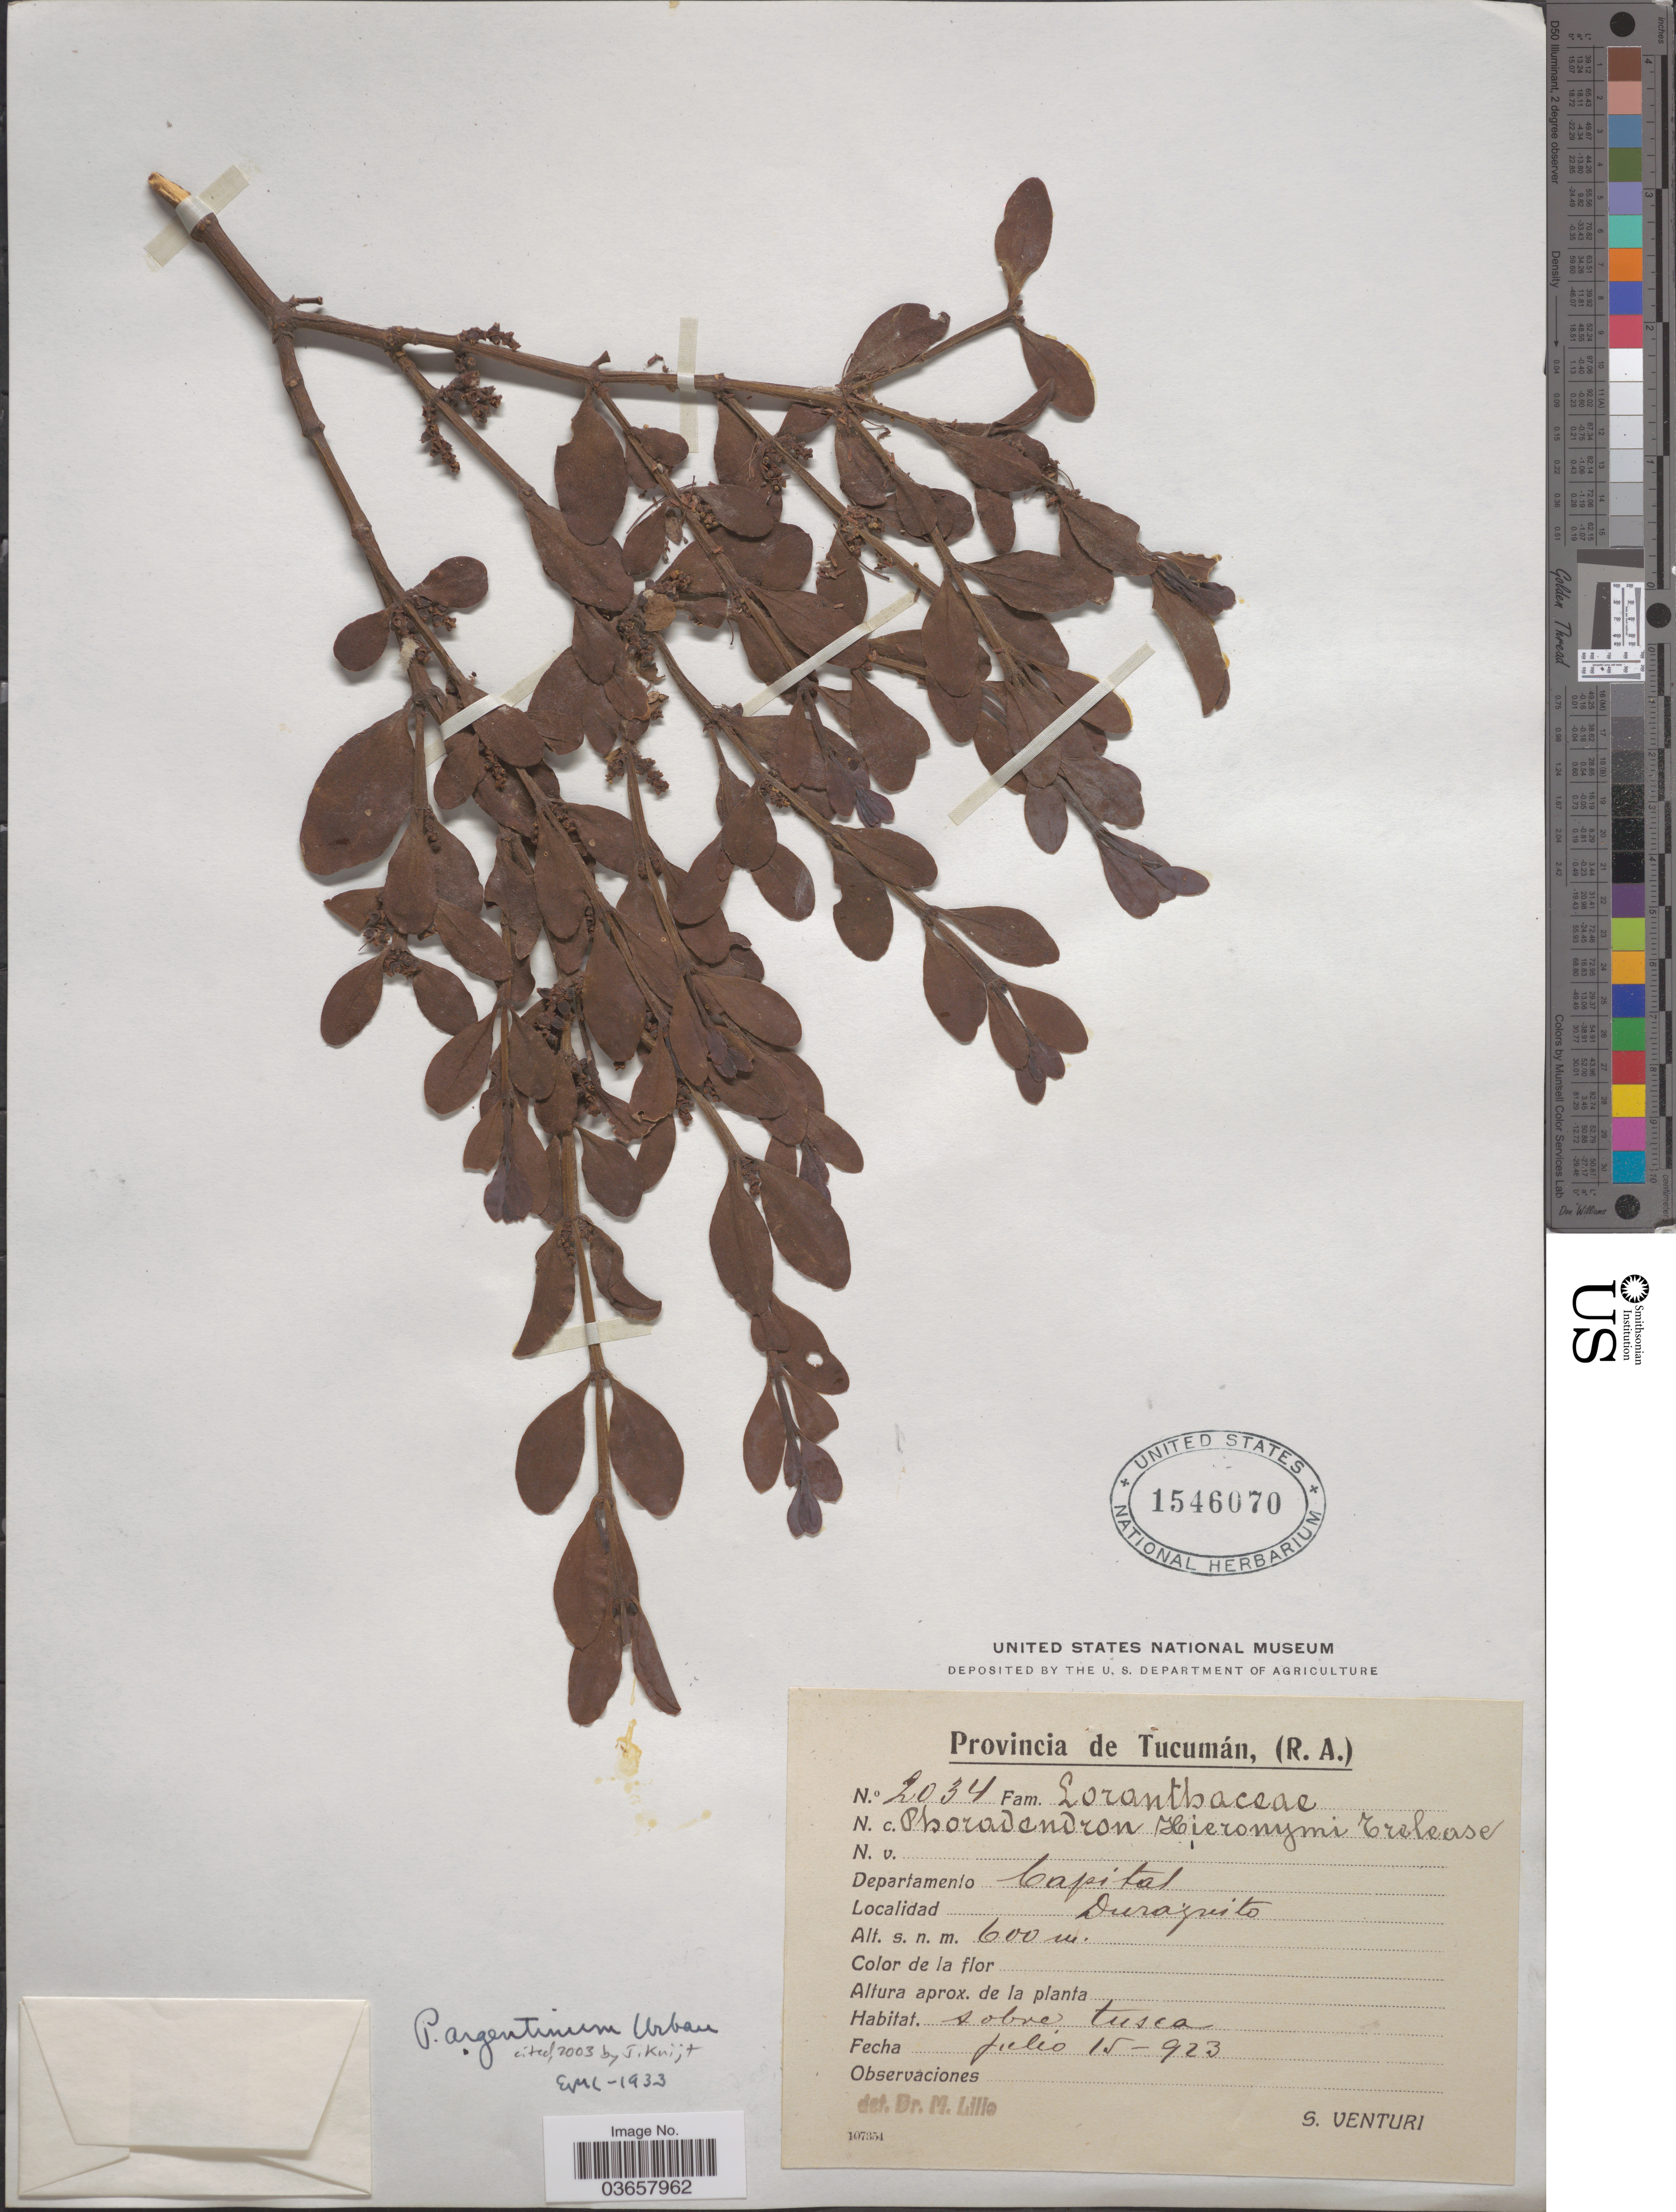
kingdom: Plantae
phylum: Tracheophyta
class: Magnoliopsida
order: Santalales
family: Viscaceae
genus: Phoradendron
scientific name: Phoradendron argentinum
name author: Urb.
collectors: S. Venturi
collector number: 2034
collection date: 1923-07-15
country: Argentina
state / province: Tucuman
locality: Departamento Capital. Duraquito.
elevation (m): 600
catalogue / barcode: US 1546070